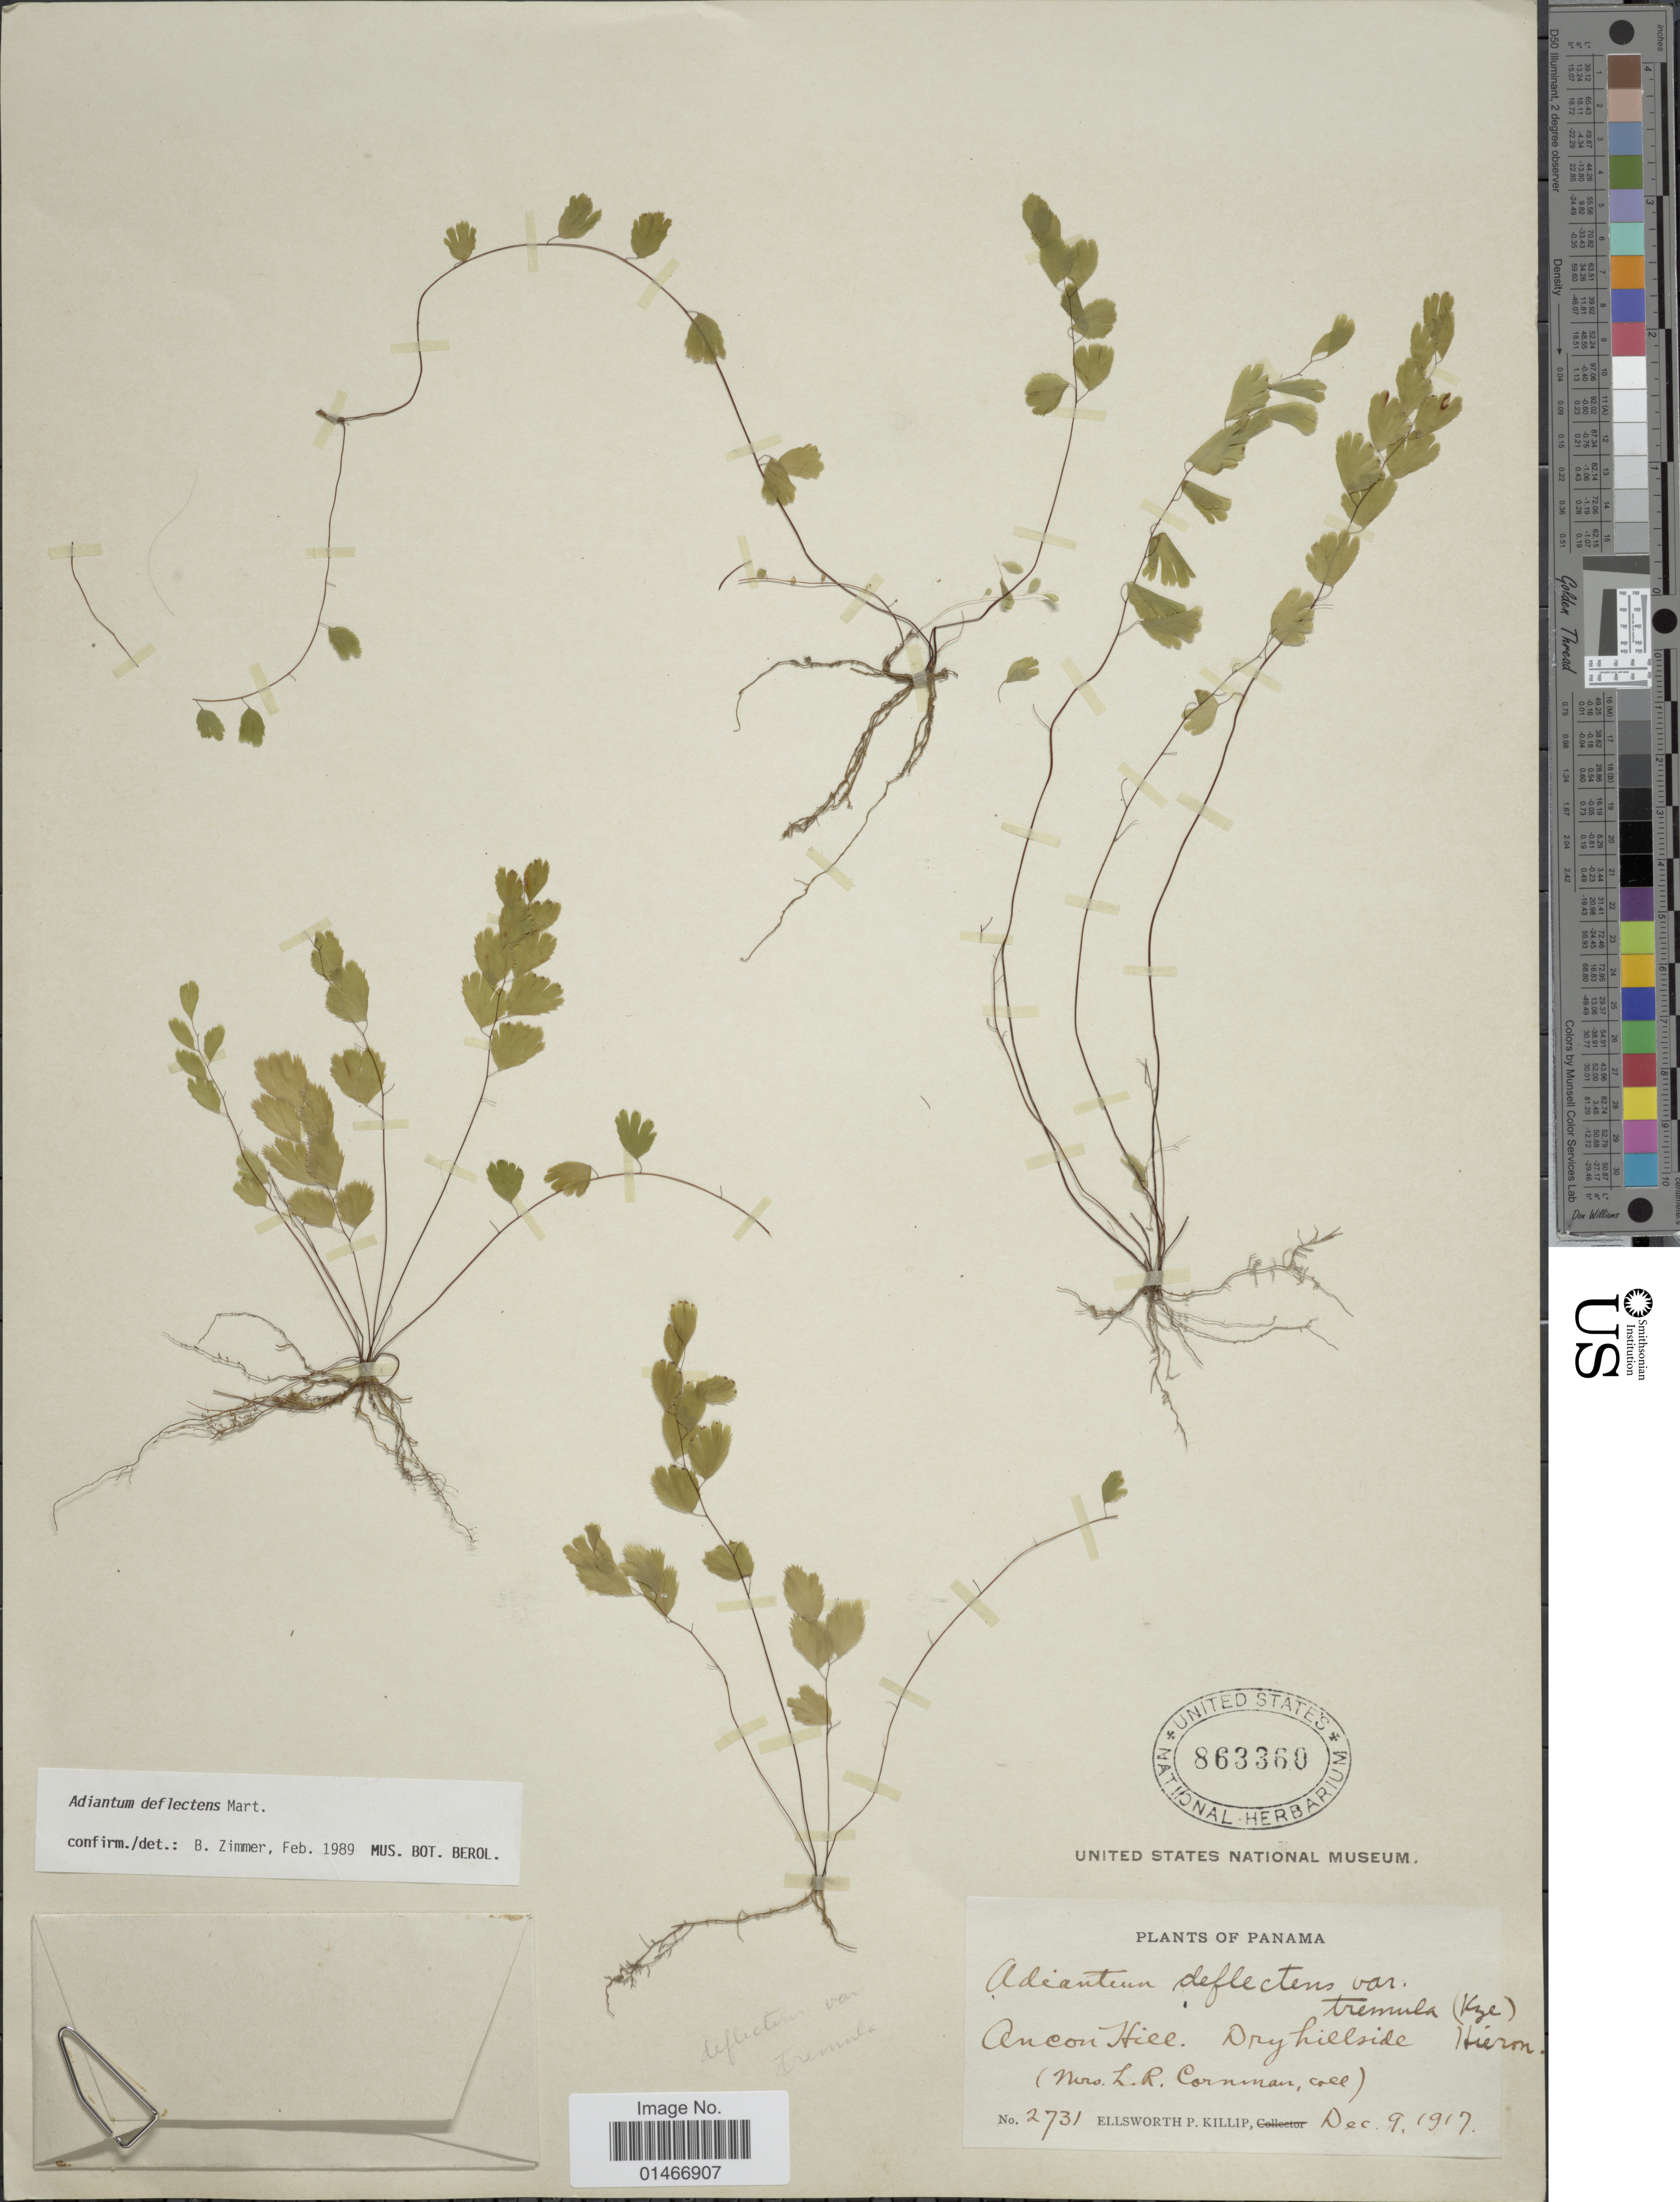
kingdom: Plantae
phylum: Tracheophyta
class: Polypodiopsida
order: Polypodiales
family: Pteridaceae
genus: Adiantum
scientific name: Adiantum deflectens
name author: Mart.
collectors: E. P. Killip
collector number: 2731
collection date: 1917-12-09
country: Panama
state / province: Panamá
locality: Ancon Hill.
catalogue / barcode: US 863360